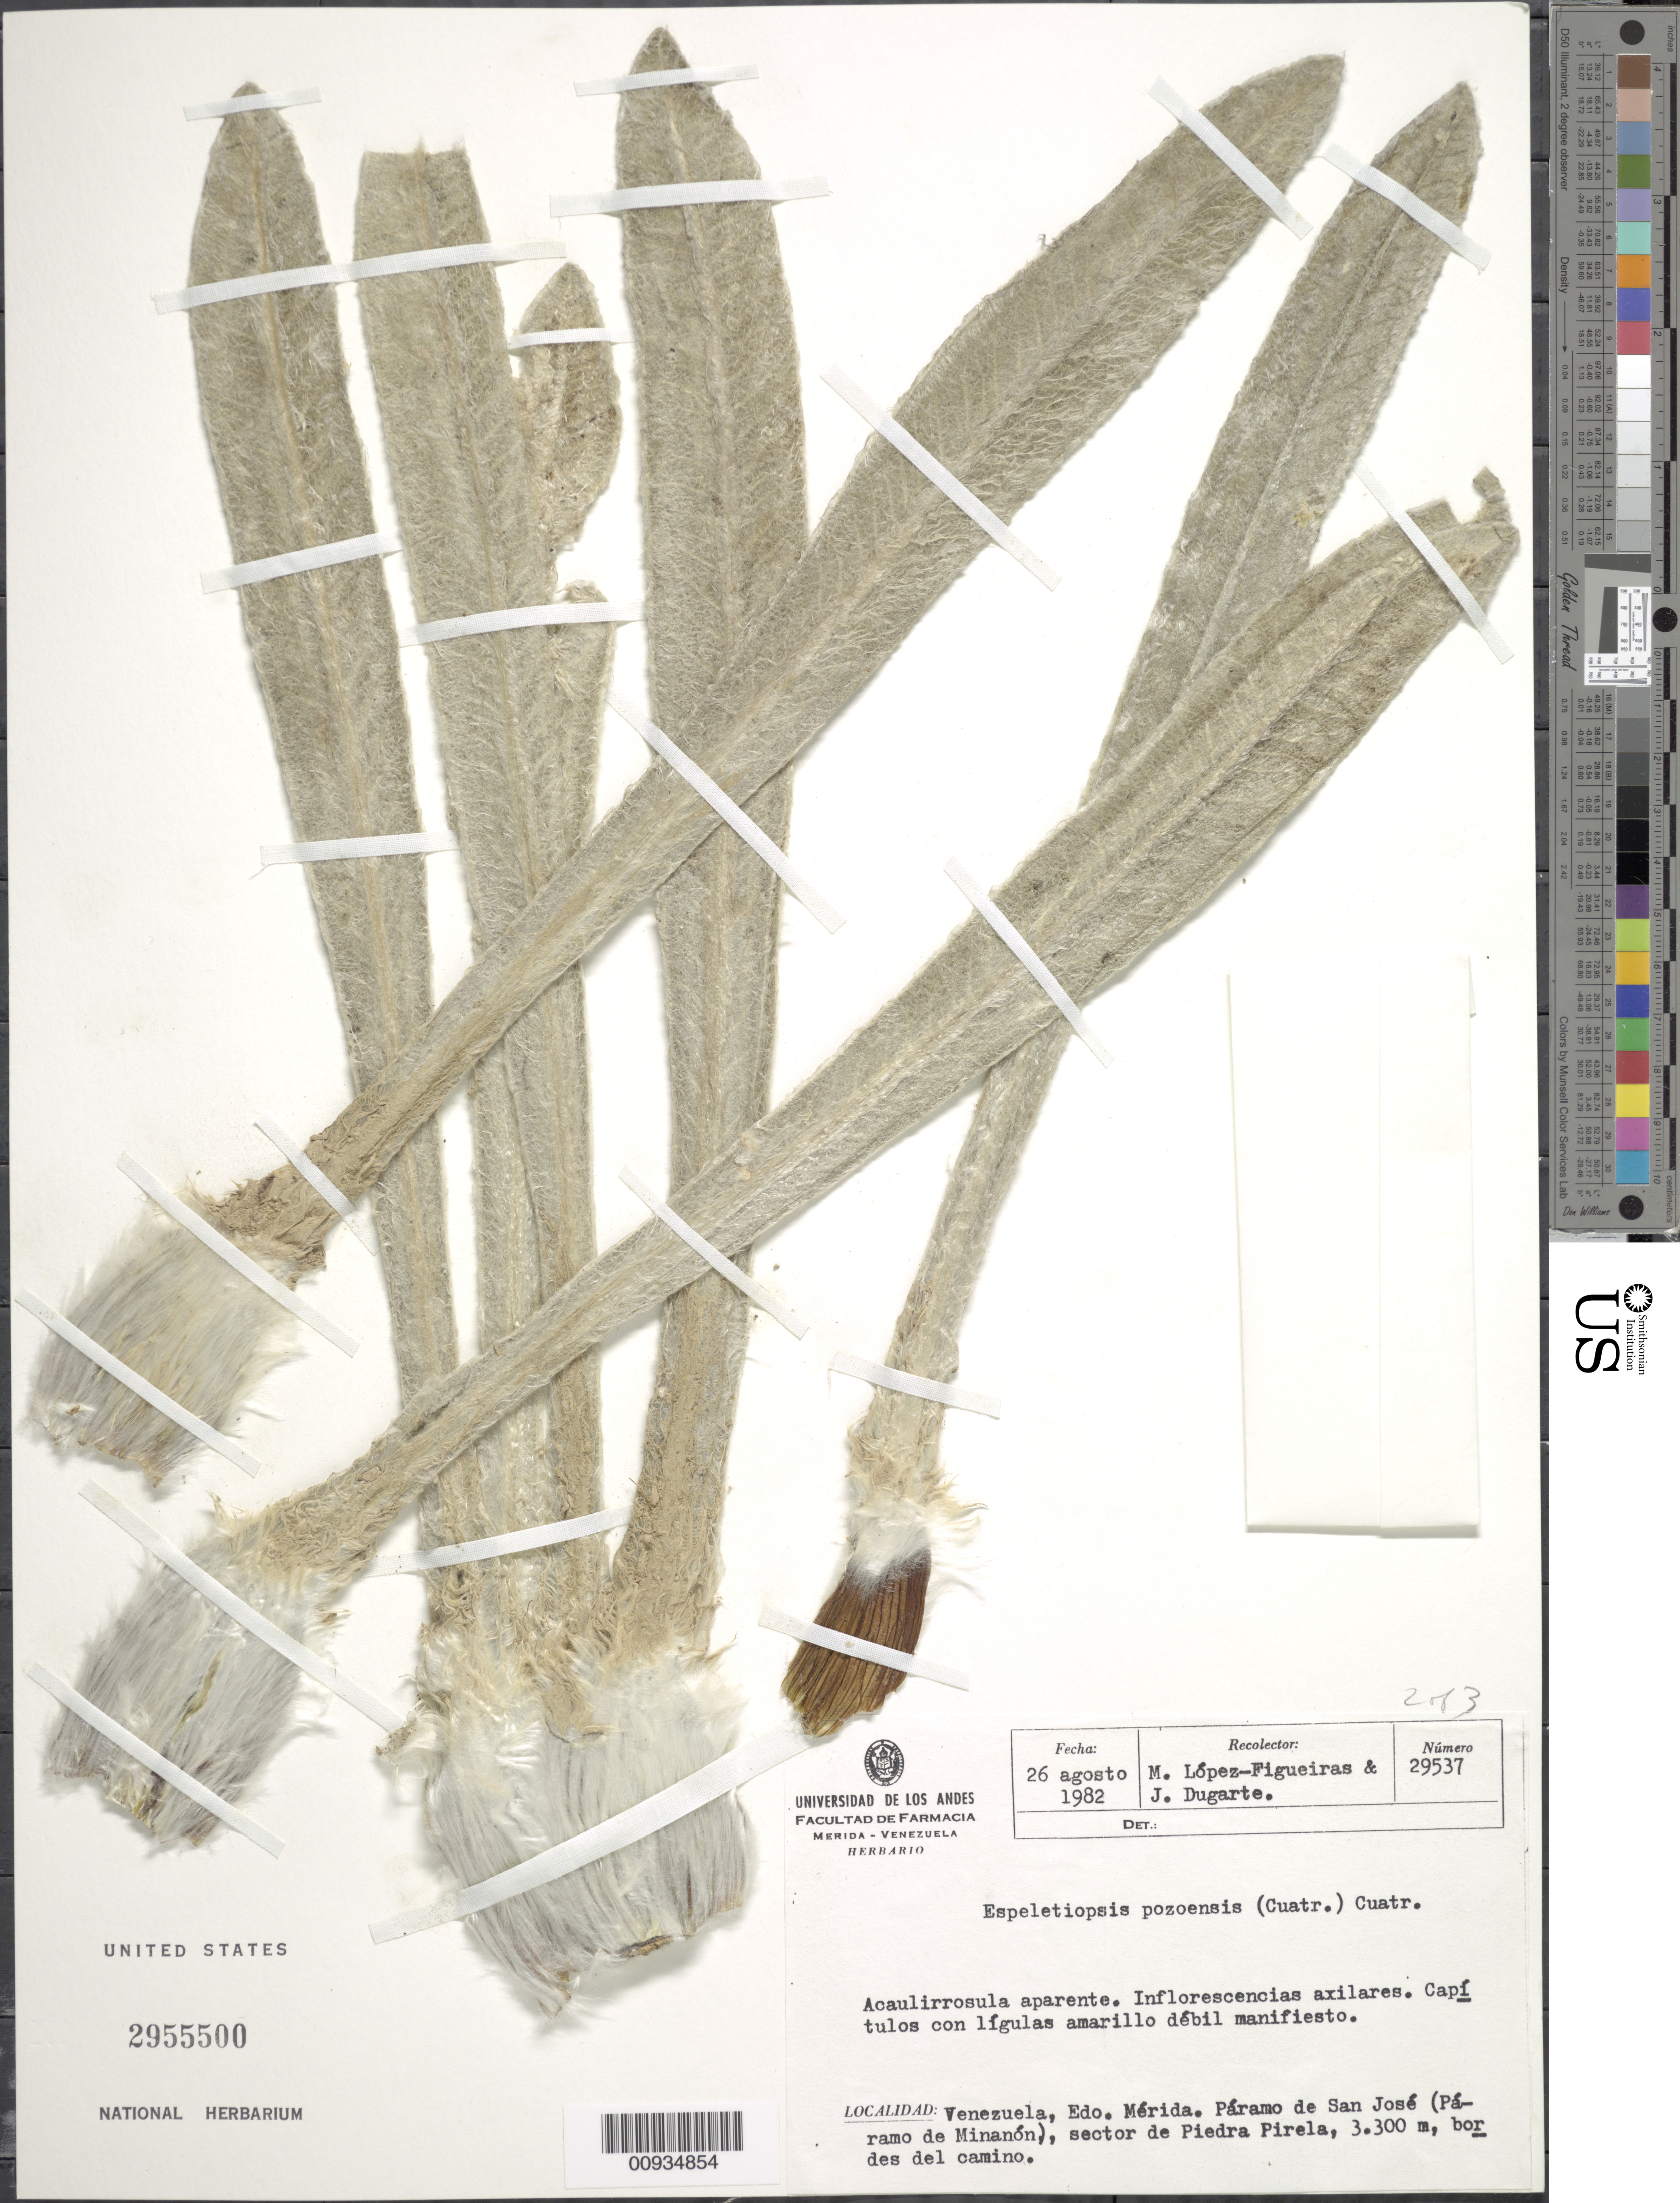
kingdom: Plantae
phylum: Tracheophyta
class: Magnoliopsida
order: Asterales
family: Asteraceae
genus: Espeletiopsis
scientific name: Espeletiopsis pozoensis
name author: (Cuatrec.) Cuatrec.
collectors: M. López Figueiras & J. Dugarte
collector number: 29537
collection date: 1982-08-26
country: Venezuela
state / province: Mérida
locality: Paramo de San Jose (Paramo de Minanon), sector de Piedra Pirela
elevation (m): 3300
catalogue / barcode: US 2955500